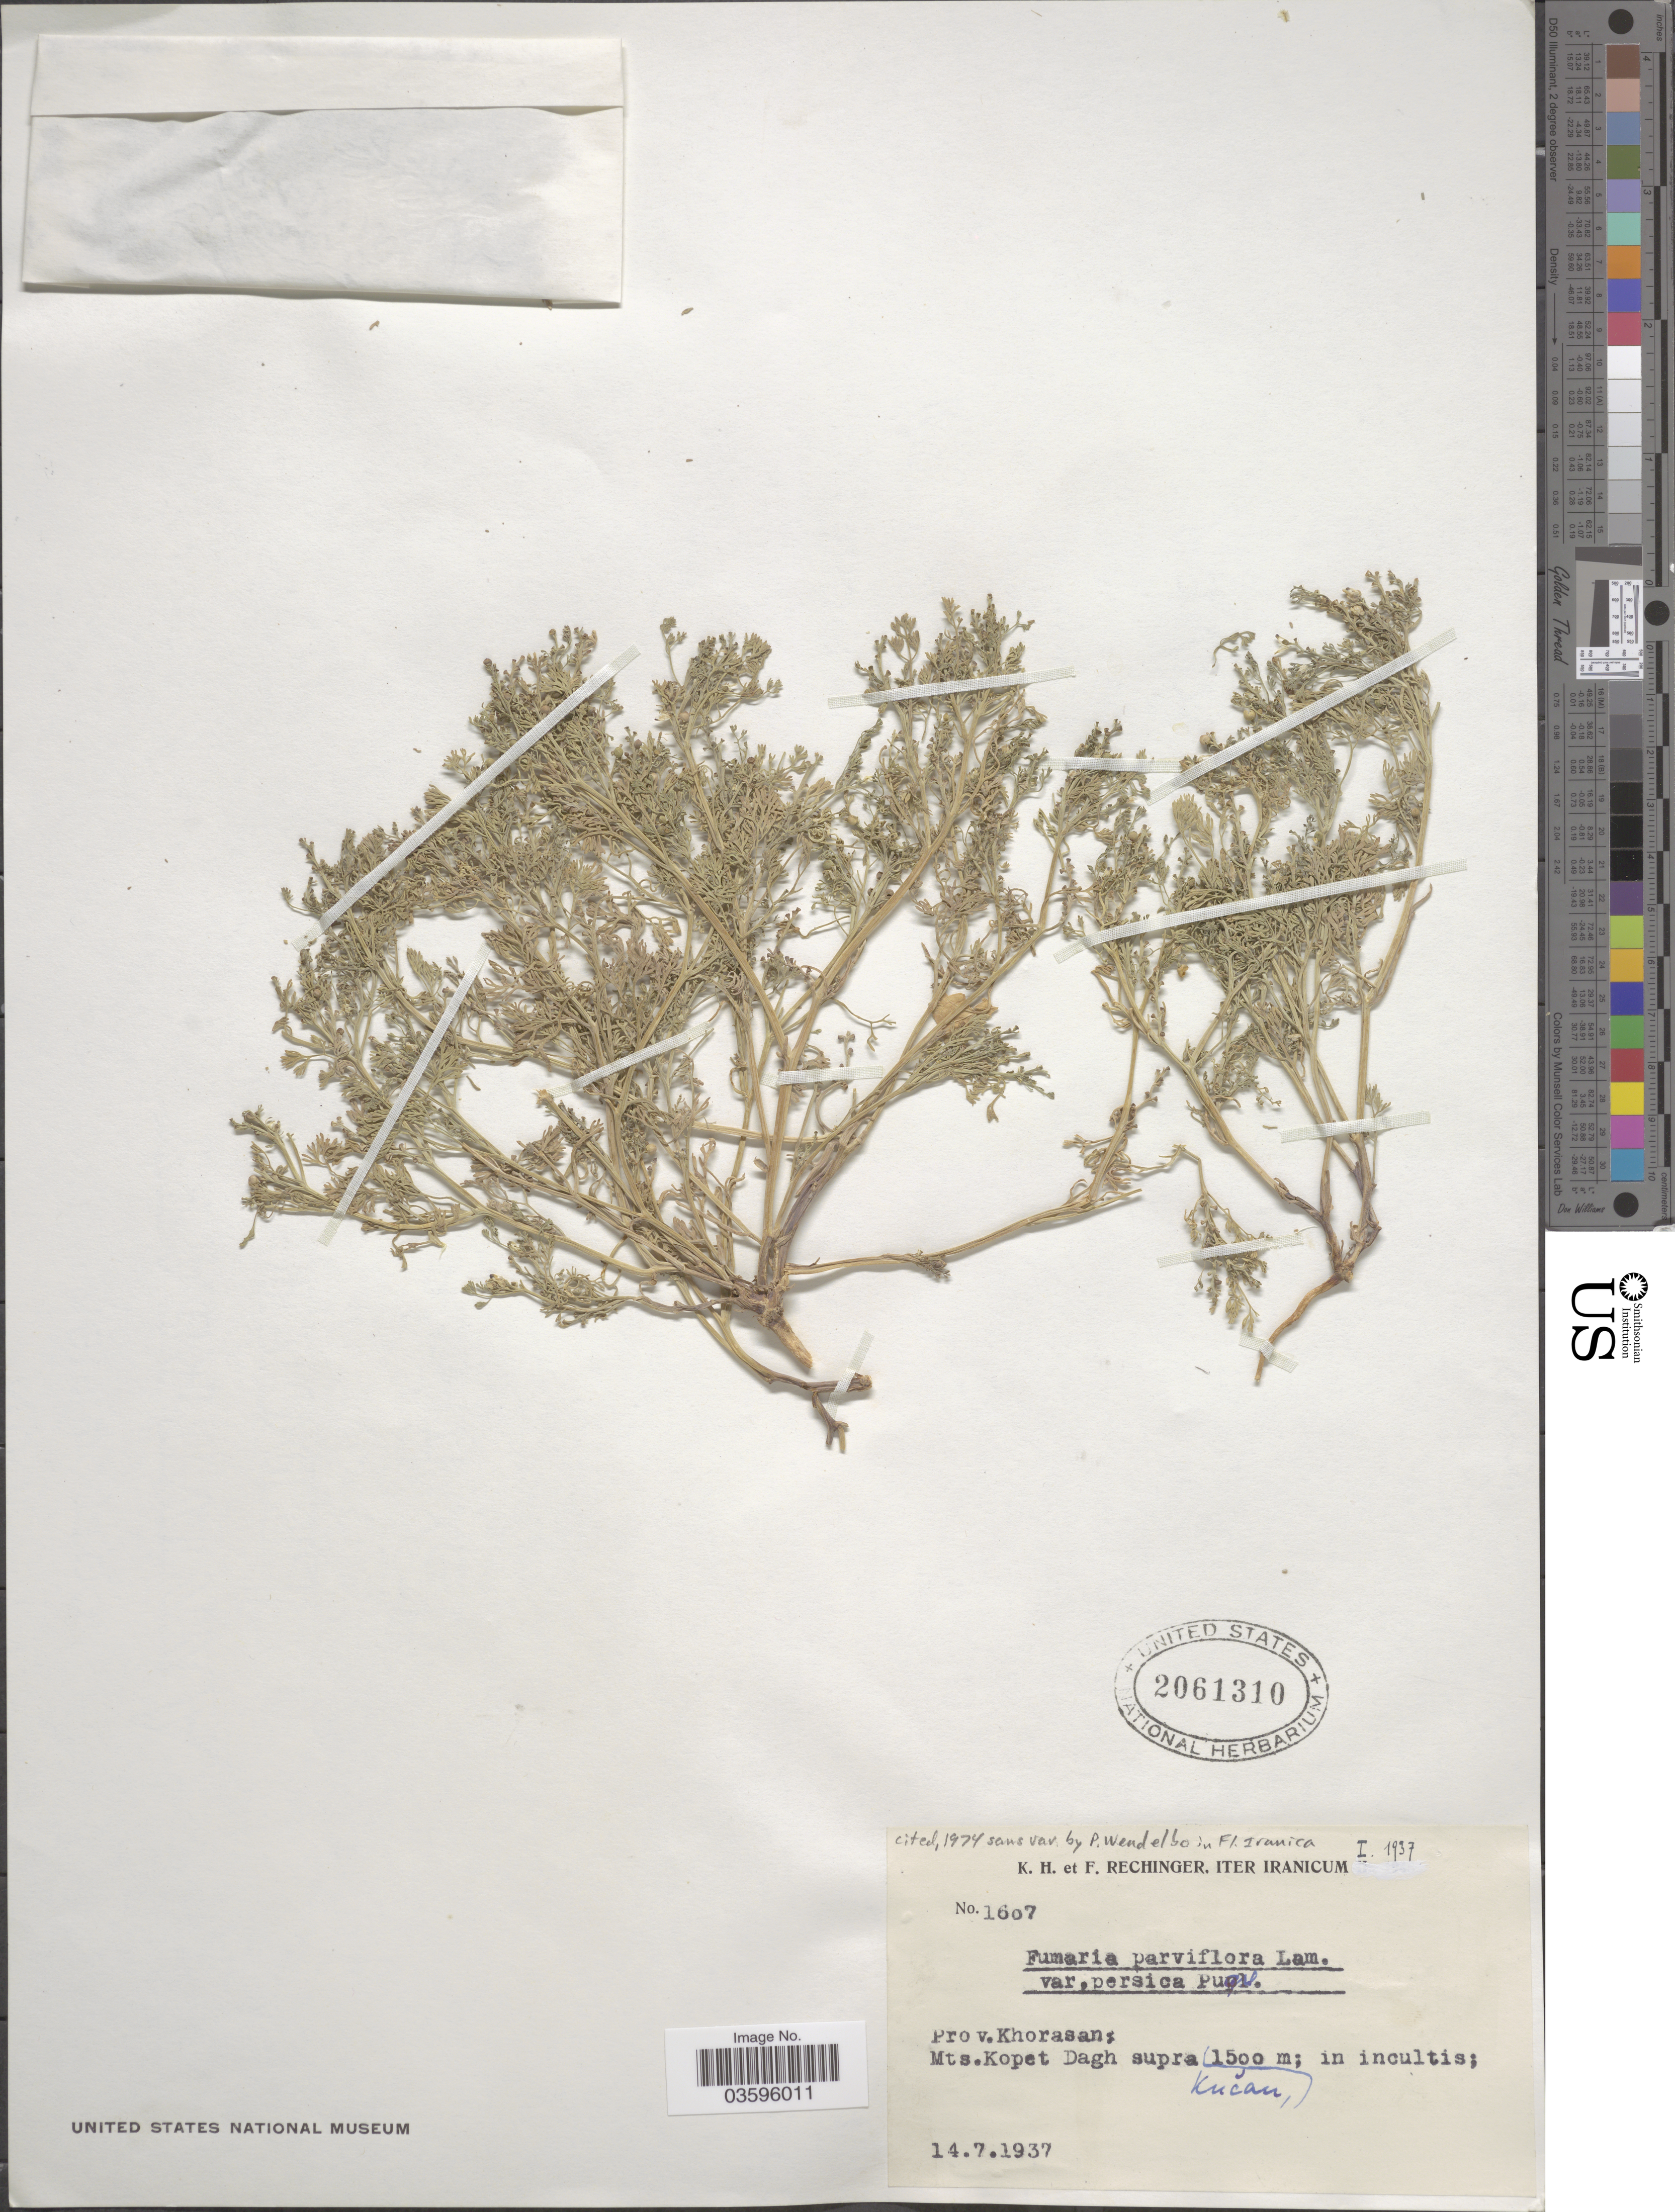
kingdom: Plantae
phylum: Tracheophyta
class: Magnoliopsida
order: Ranunculales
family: Papaveraceae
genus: Fumaria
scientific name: Fumaria parviflora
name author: Lam.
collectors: K. H. Rechinger & F. Rechinger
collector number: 1607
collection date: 1937-07-14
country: Iran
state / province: Khorasan [obsolete]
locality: Prov. Khorasan: Mts. Kopet Dagh supra kucan. [interpreted]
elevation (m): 1500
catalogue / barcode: US 2061310